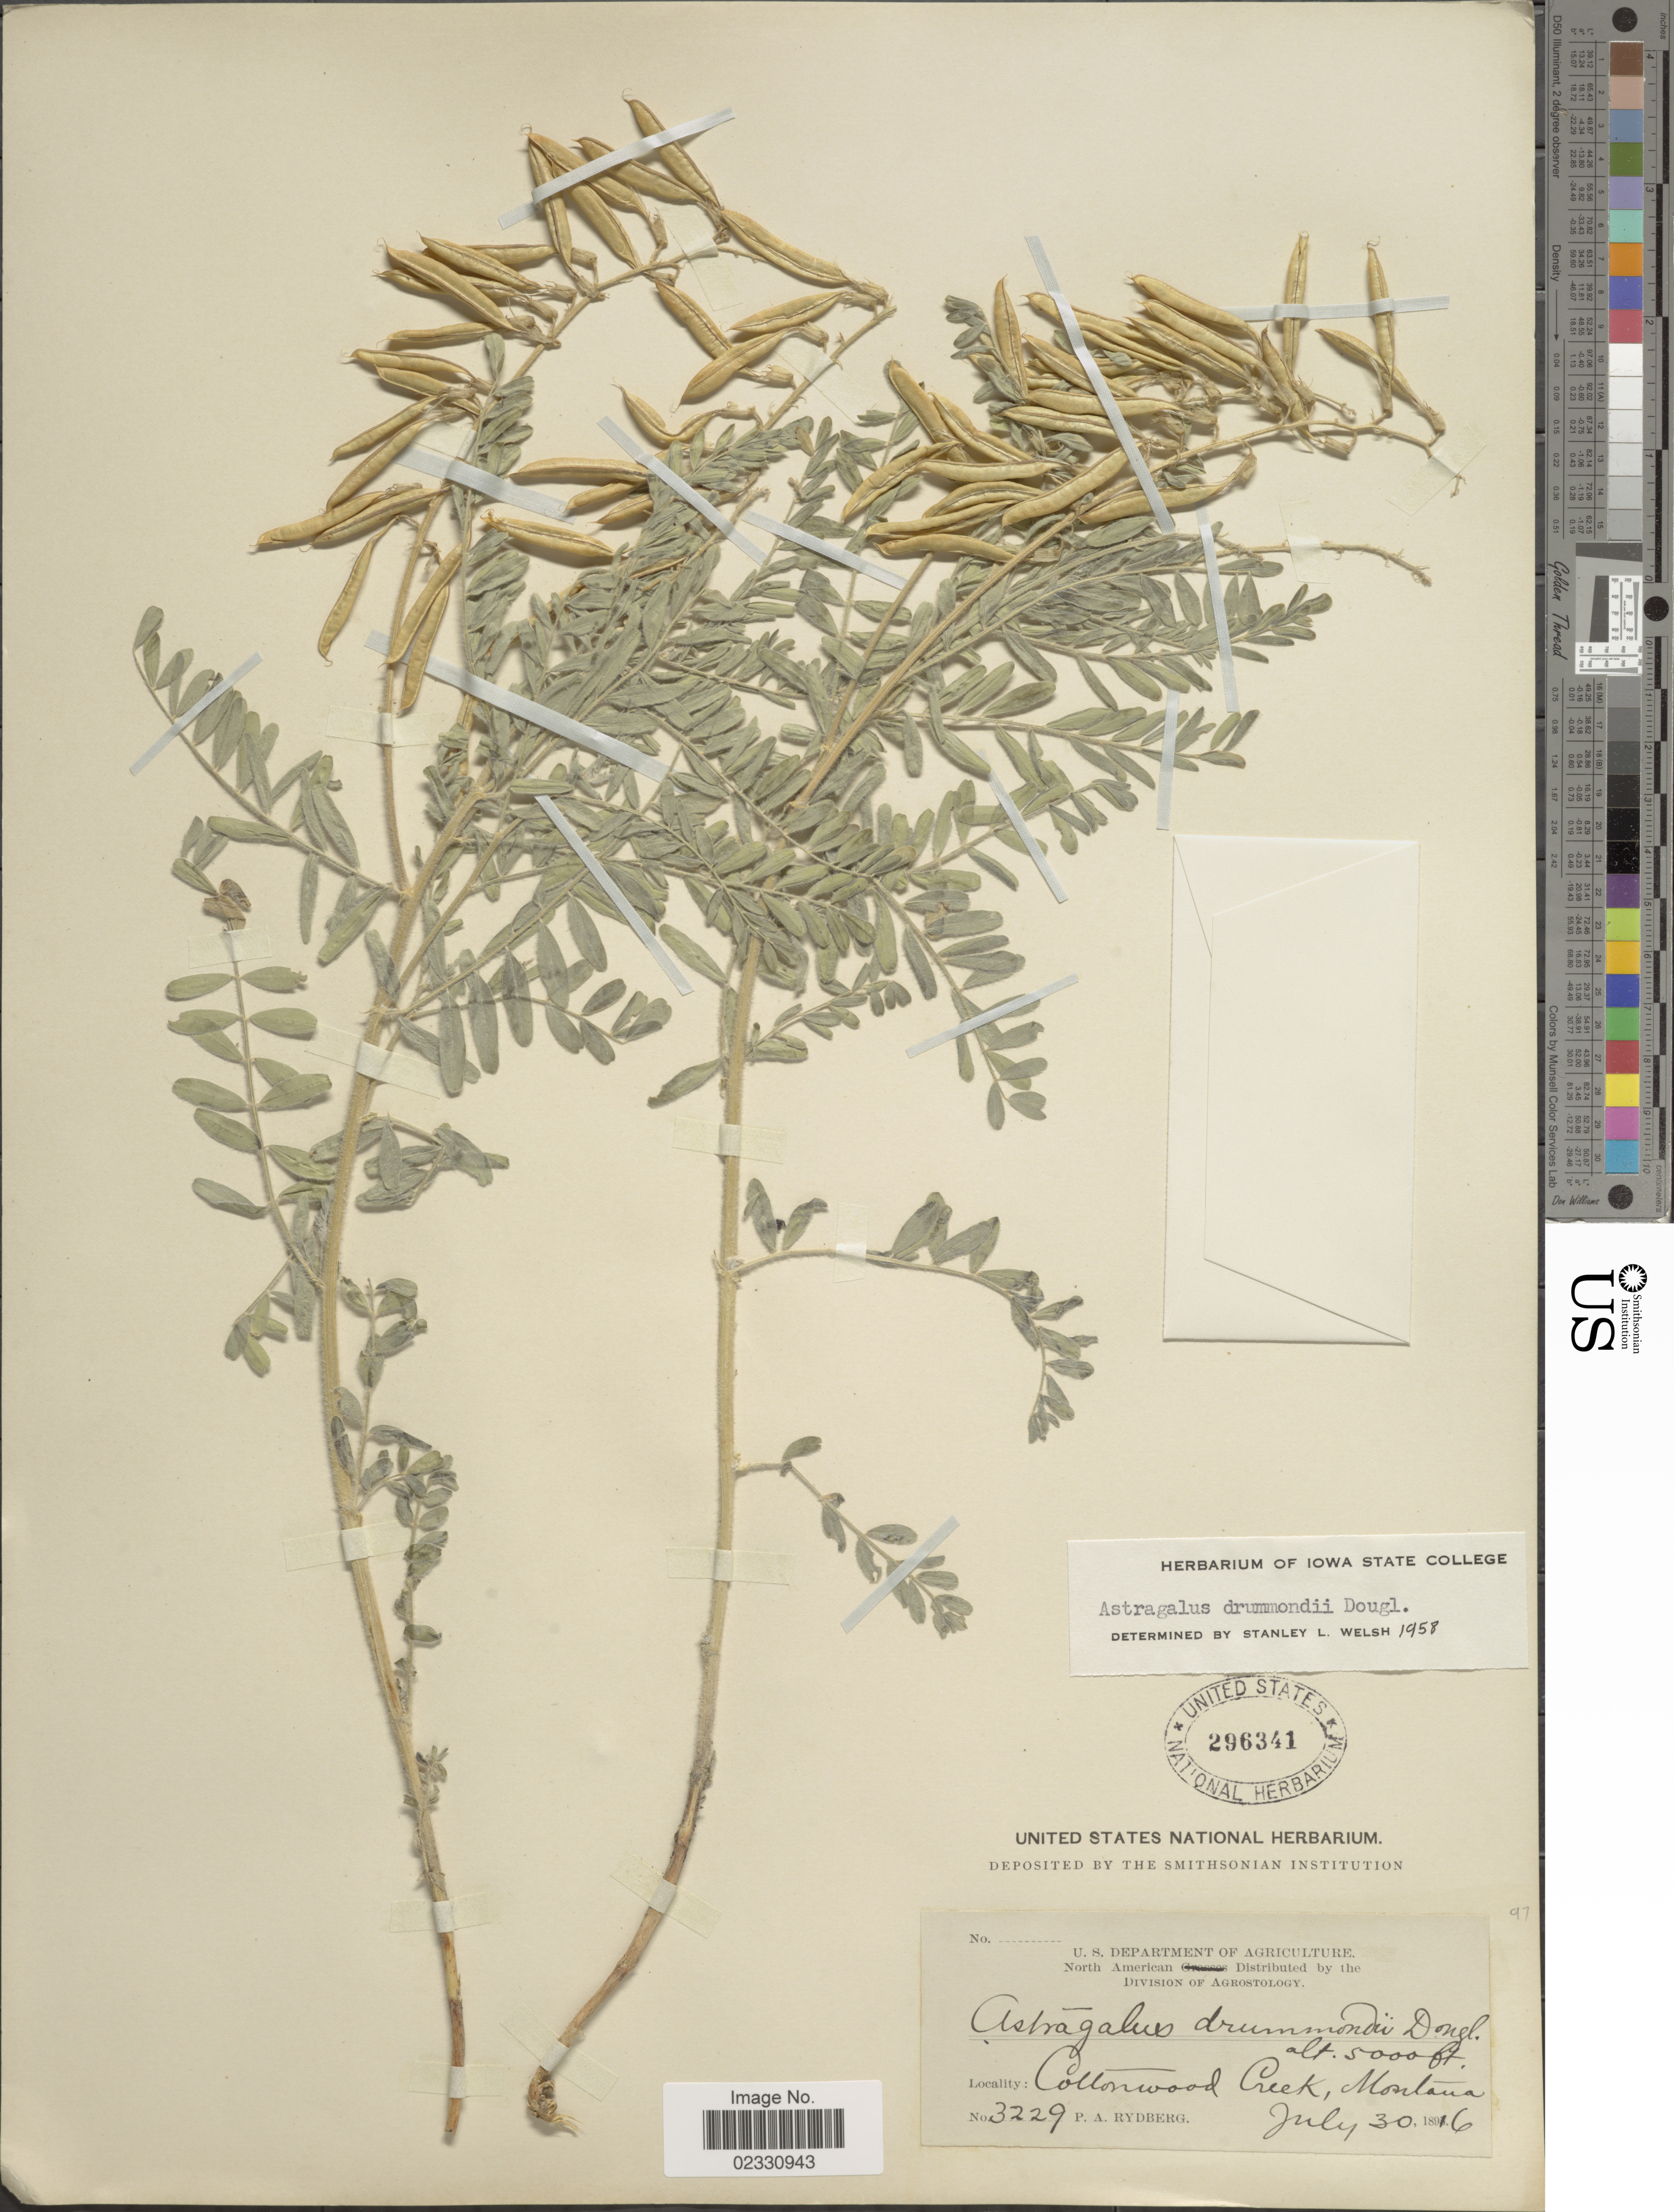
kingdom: Plantae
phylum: Tracheophyta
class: Magnoliopsida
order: Fabales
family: Fabaceae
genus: Astragalus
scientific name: Astragalus drummondii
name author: Hook.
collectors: P. A. Rydberg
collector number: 3229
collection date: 1816-07-30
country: United States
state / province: Montana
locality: Cottonwood Creek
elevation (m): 1524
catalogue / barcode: US 296341